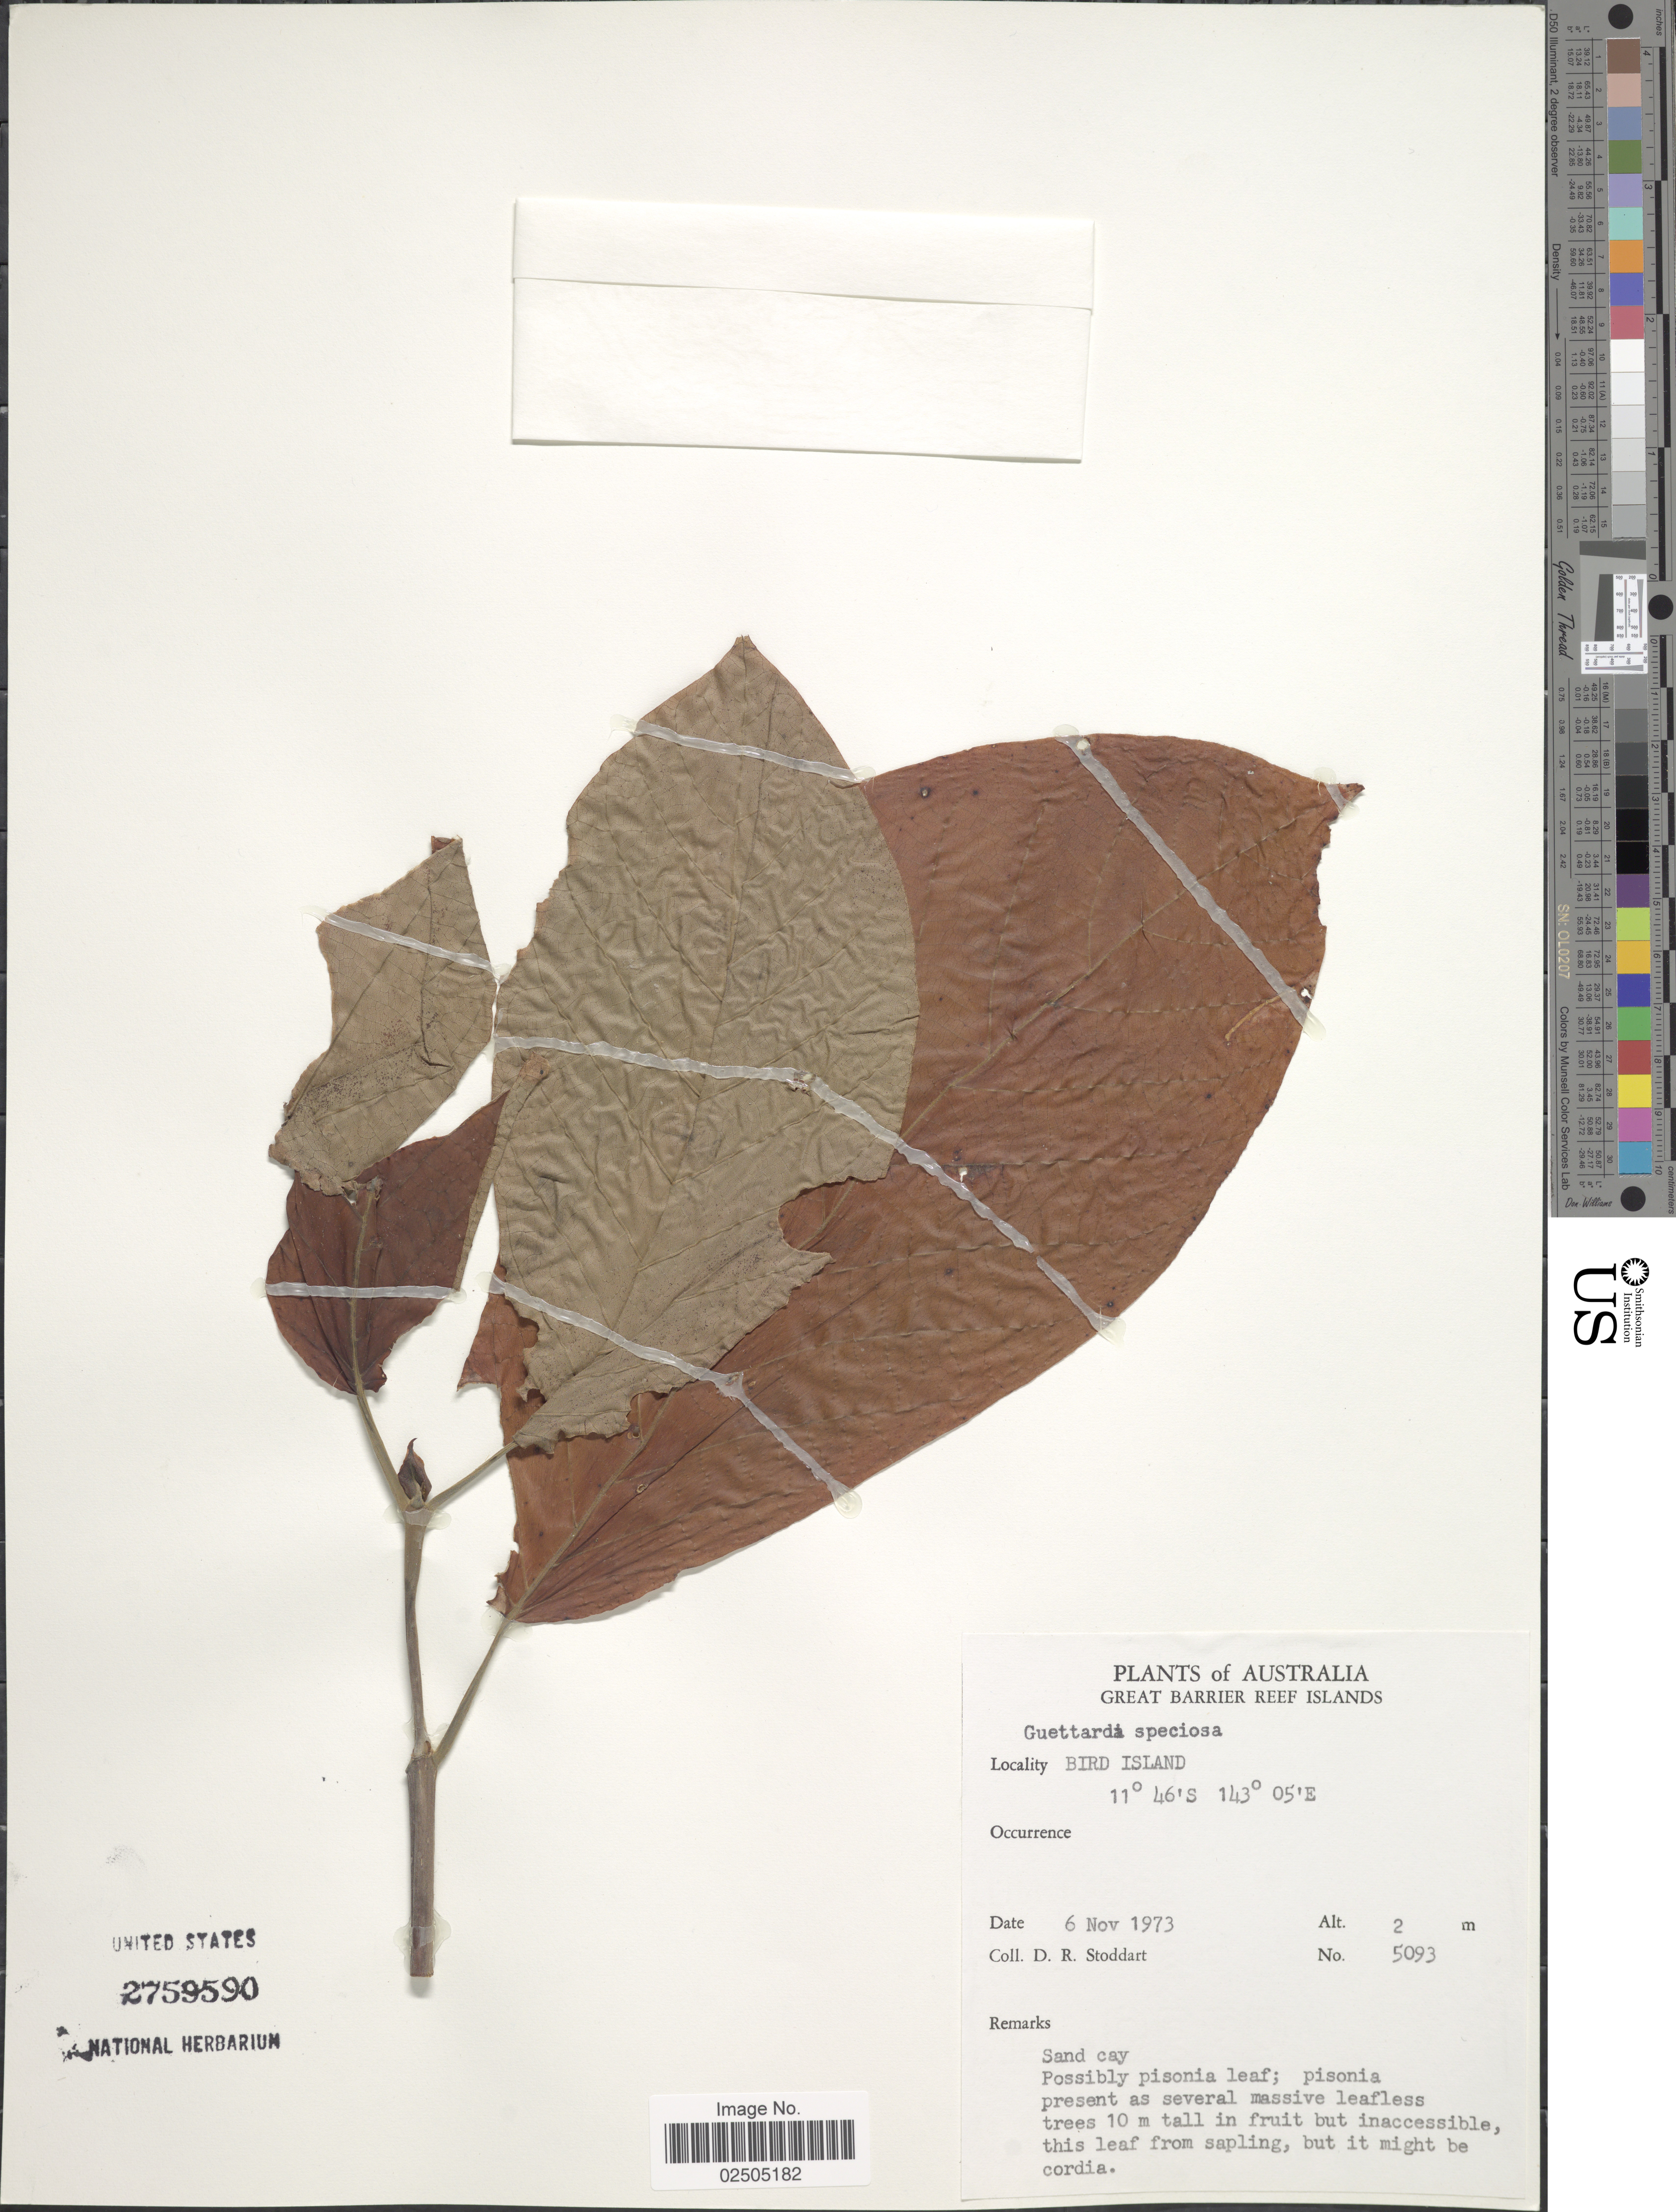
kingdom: Plantae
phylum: Tracheophyta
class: Magnoliopsida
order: Gentianales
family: Rubiaceae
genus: Guettarda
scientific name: Guettarda speciosa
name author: L.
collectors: D. R. Stoddart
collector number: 5093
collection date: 1973-11-06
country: Australia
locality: Great Barrier Reef Islands, Bird Island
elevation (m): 2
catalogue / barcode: US 2759590